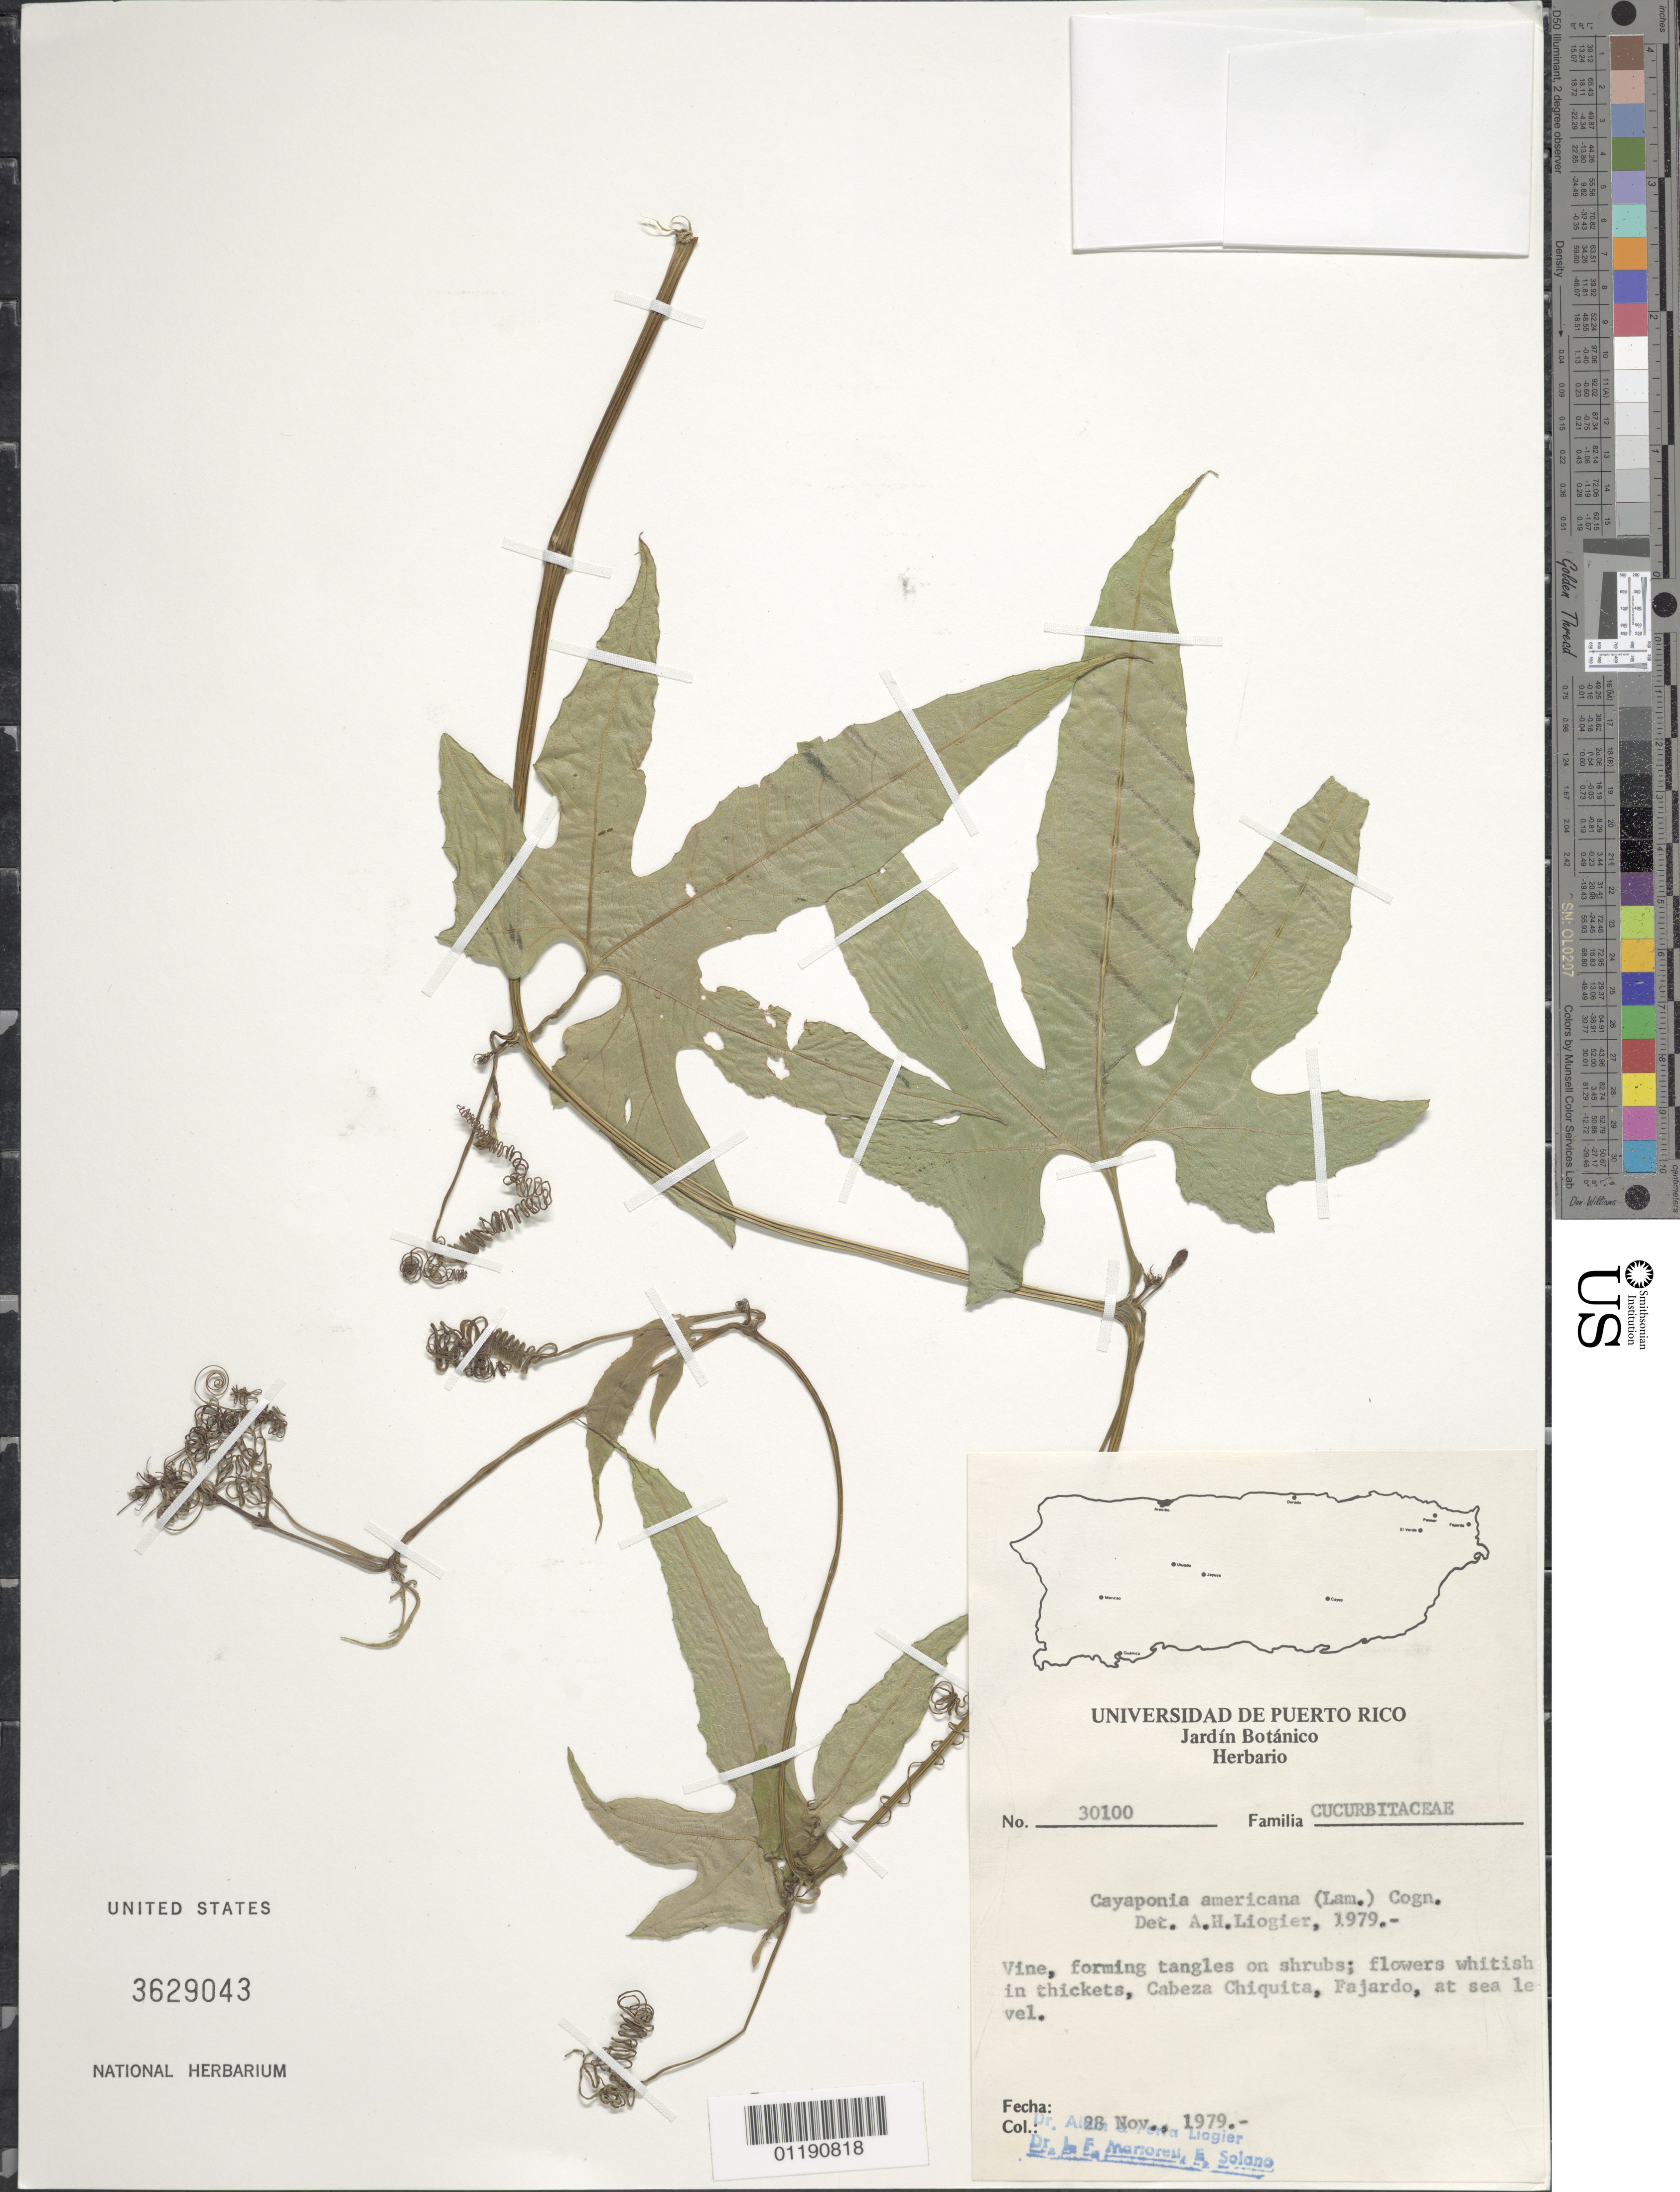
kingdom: Plantae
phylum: Tracheophyta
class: Magnoliopsida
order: Cucurbitales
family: Cucurbitaceae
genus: Cayaponia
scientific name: Cayaponia americana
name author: (Lam.) Cogn.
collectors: A. H. Liogier, M. P. Liogier, L. Martorell & E. Solano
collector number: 30100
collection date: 1979-11-28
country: Puerto Rico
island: Puerto Rico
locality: Cabeza Chiquita, Fajardo.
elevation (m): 0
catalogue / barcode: US 3629043